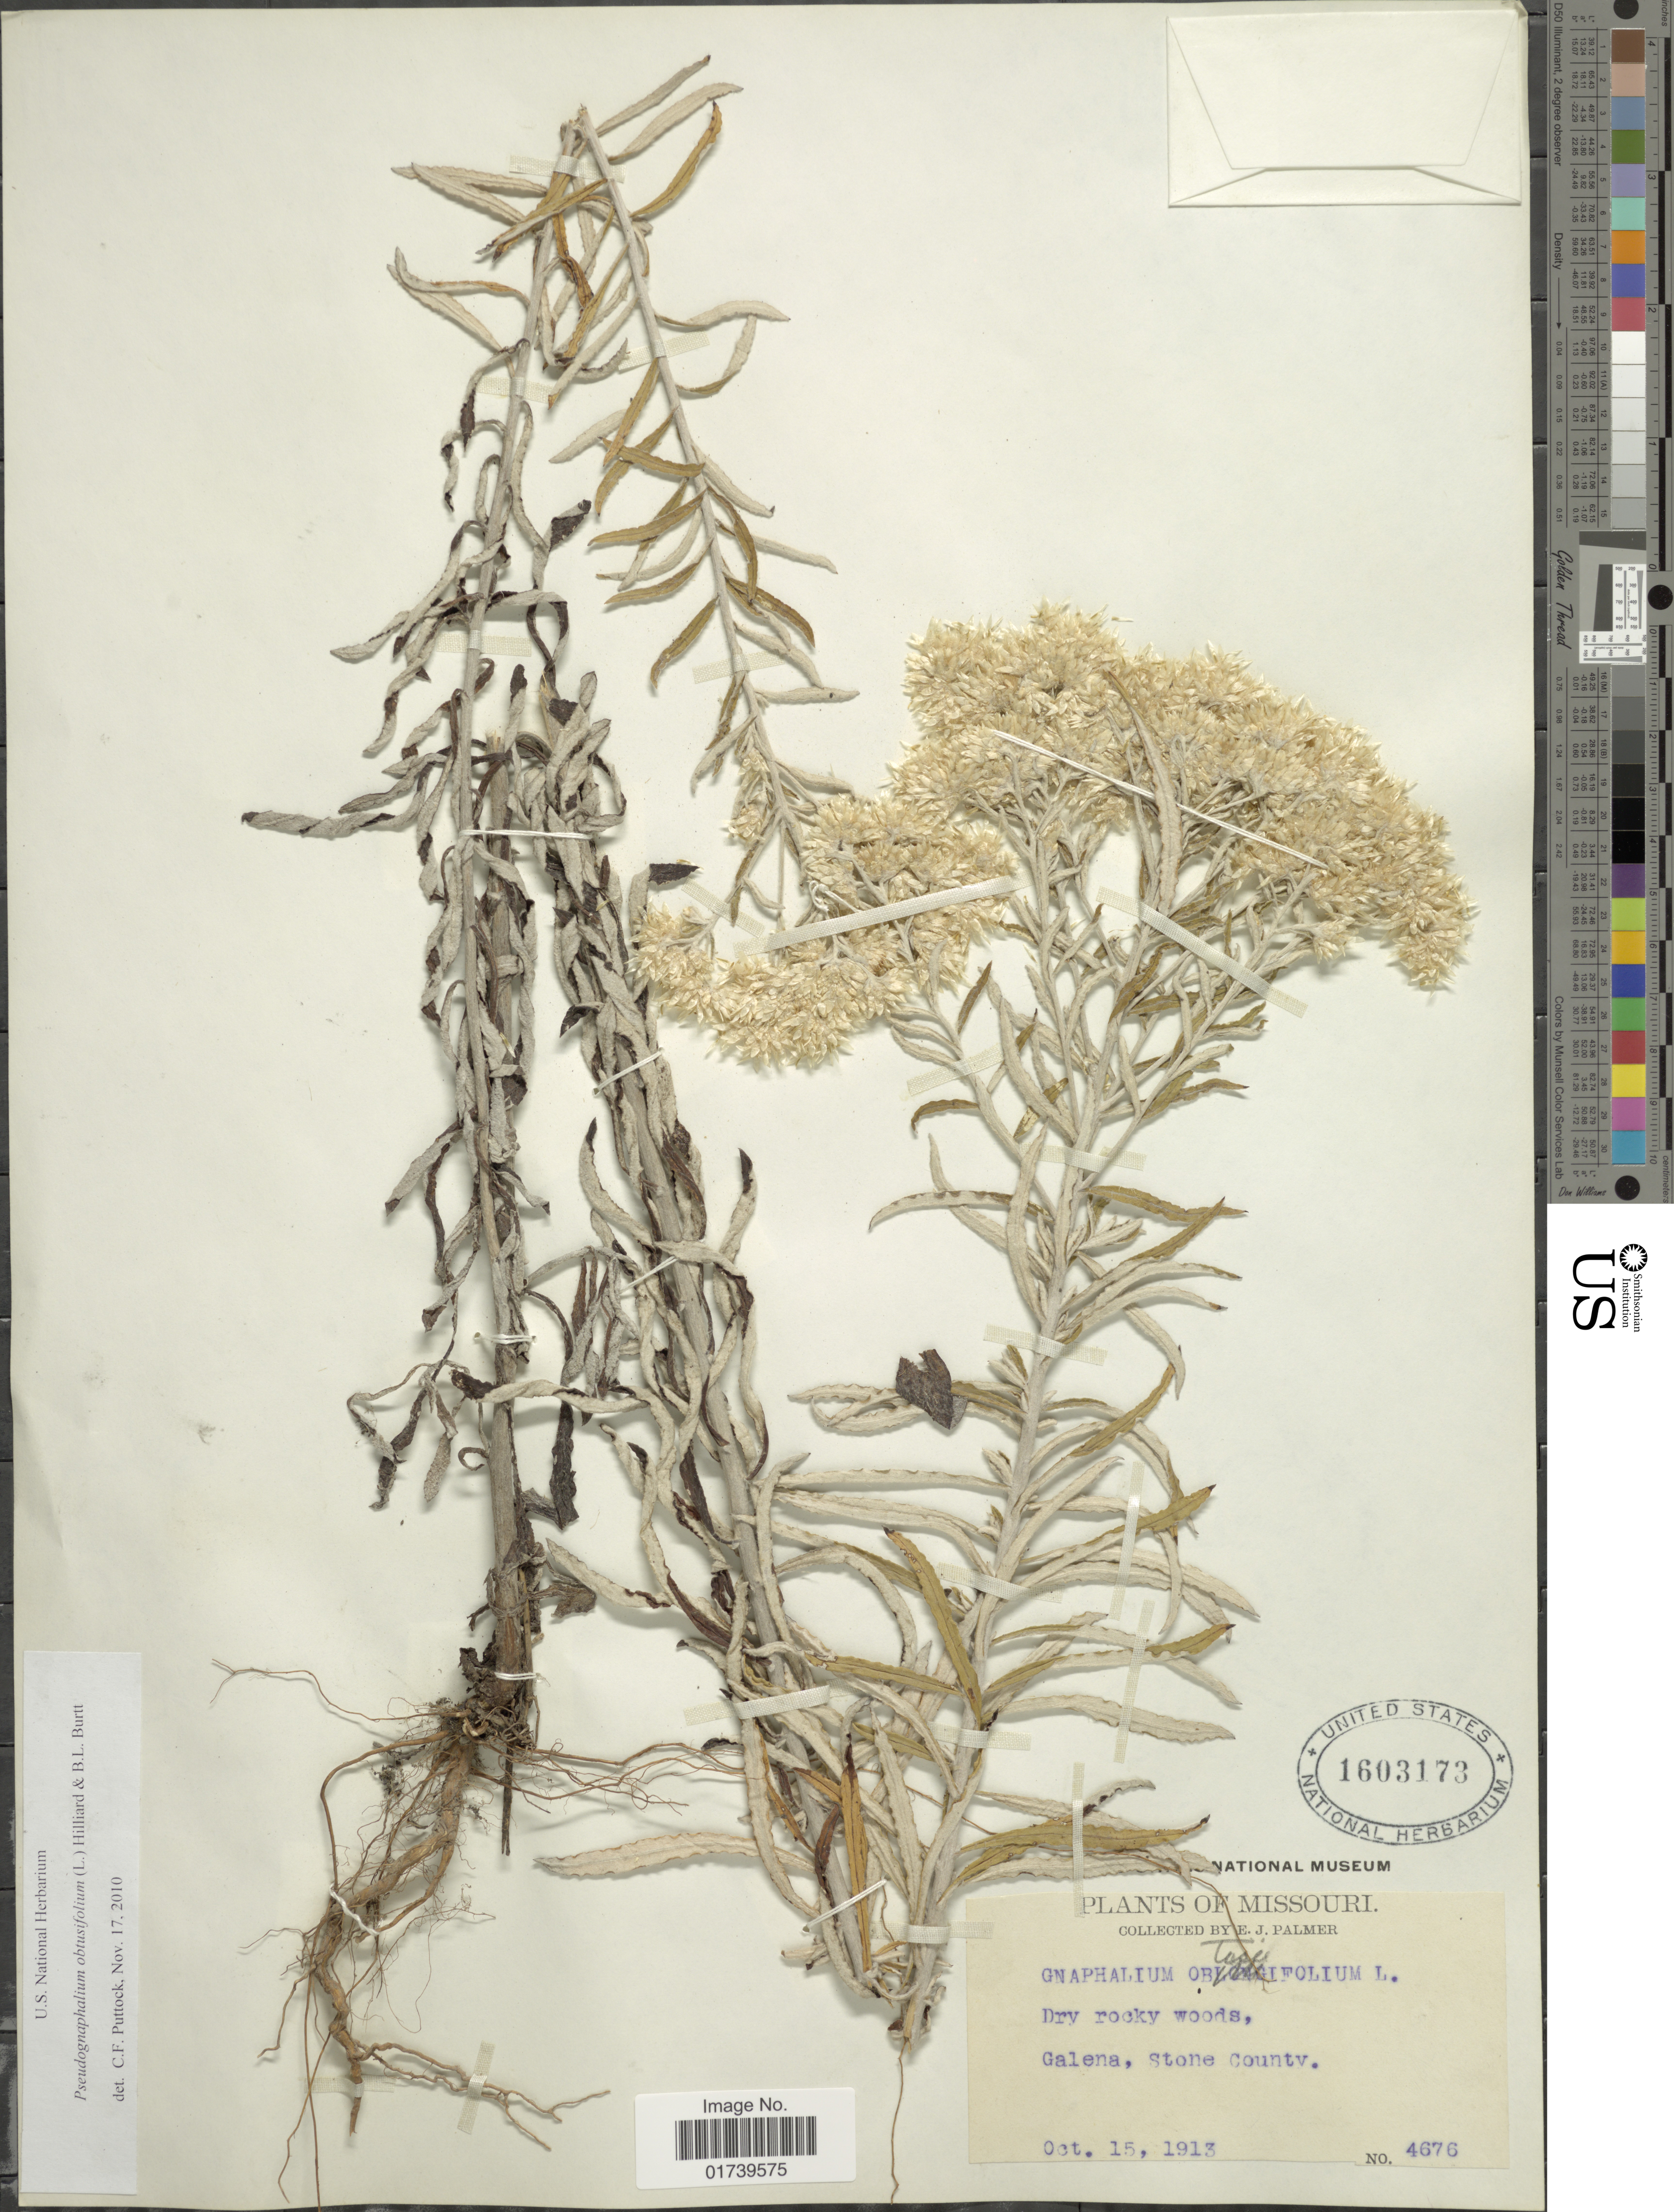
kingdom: Plantae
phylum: Tracheophyta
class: Magnoliopsida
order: Asterales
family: Asteraceae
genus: Pseudognaphalium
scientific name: Pseudognaphalium obtusifolium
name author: (L.) Hilliard & B.L. Burtt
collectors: E. J. Palmer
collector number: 4676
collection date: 1913-10-15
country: United States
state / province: Missouri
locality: Galena, Stone County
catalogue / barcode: US 1603173